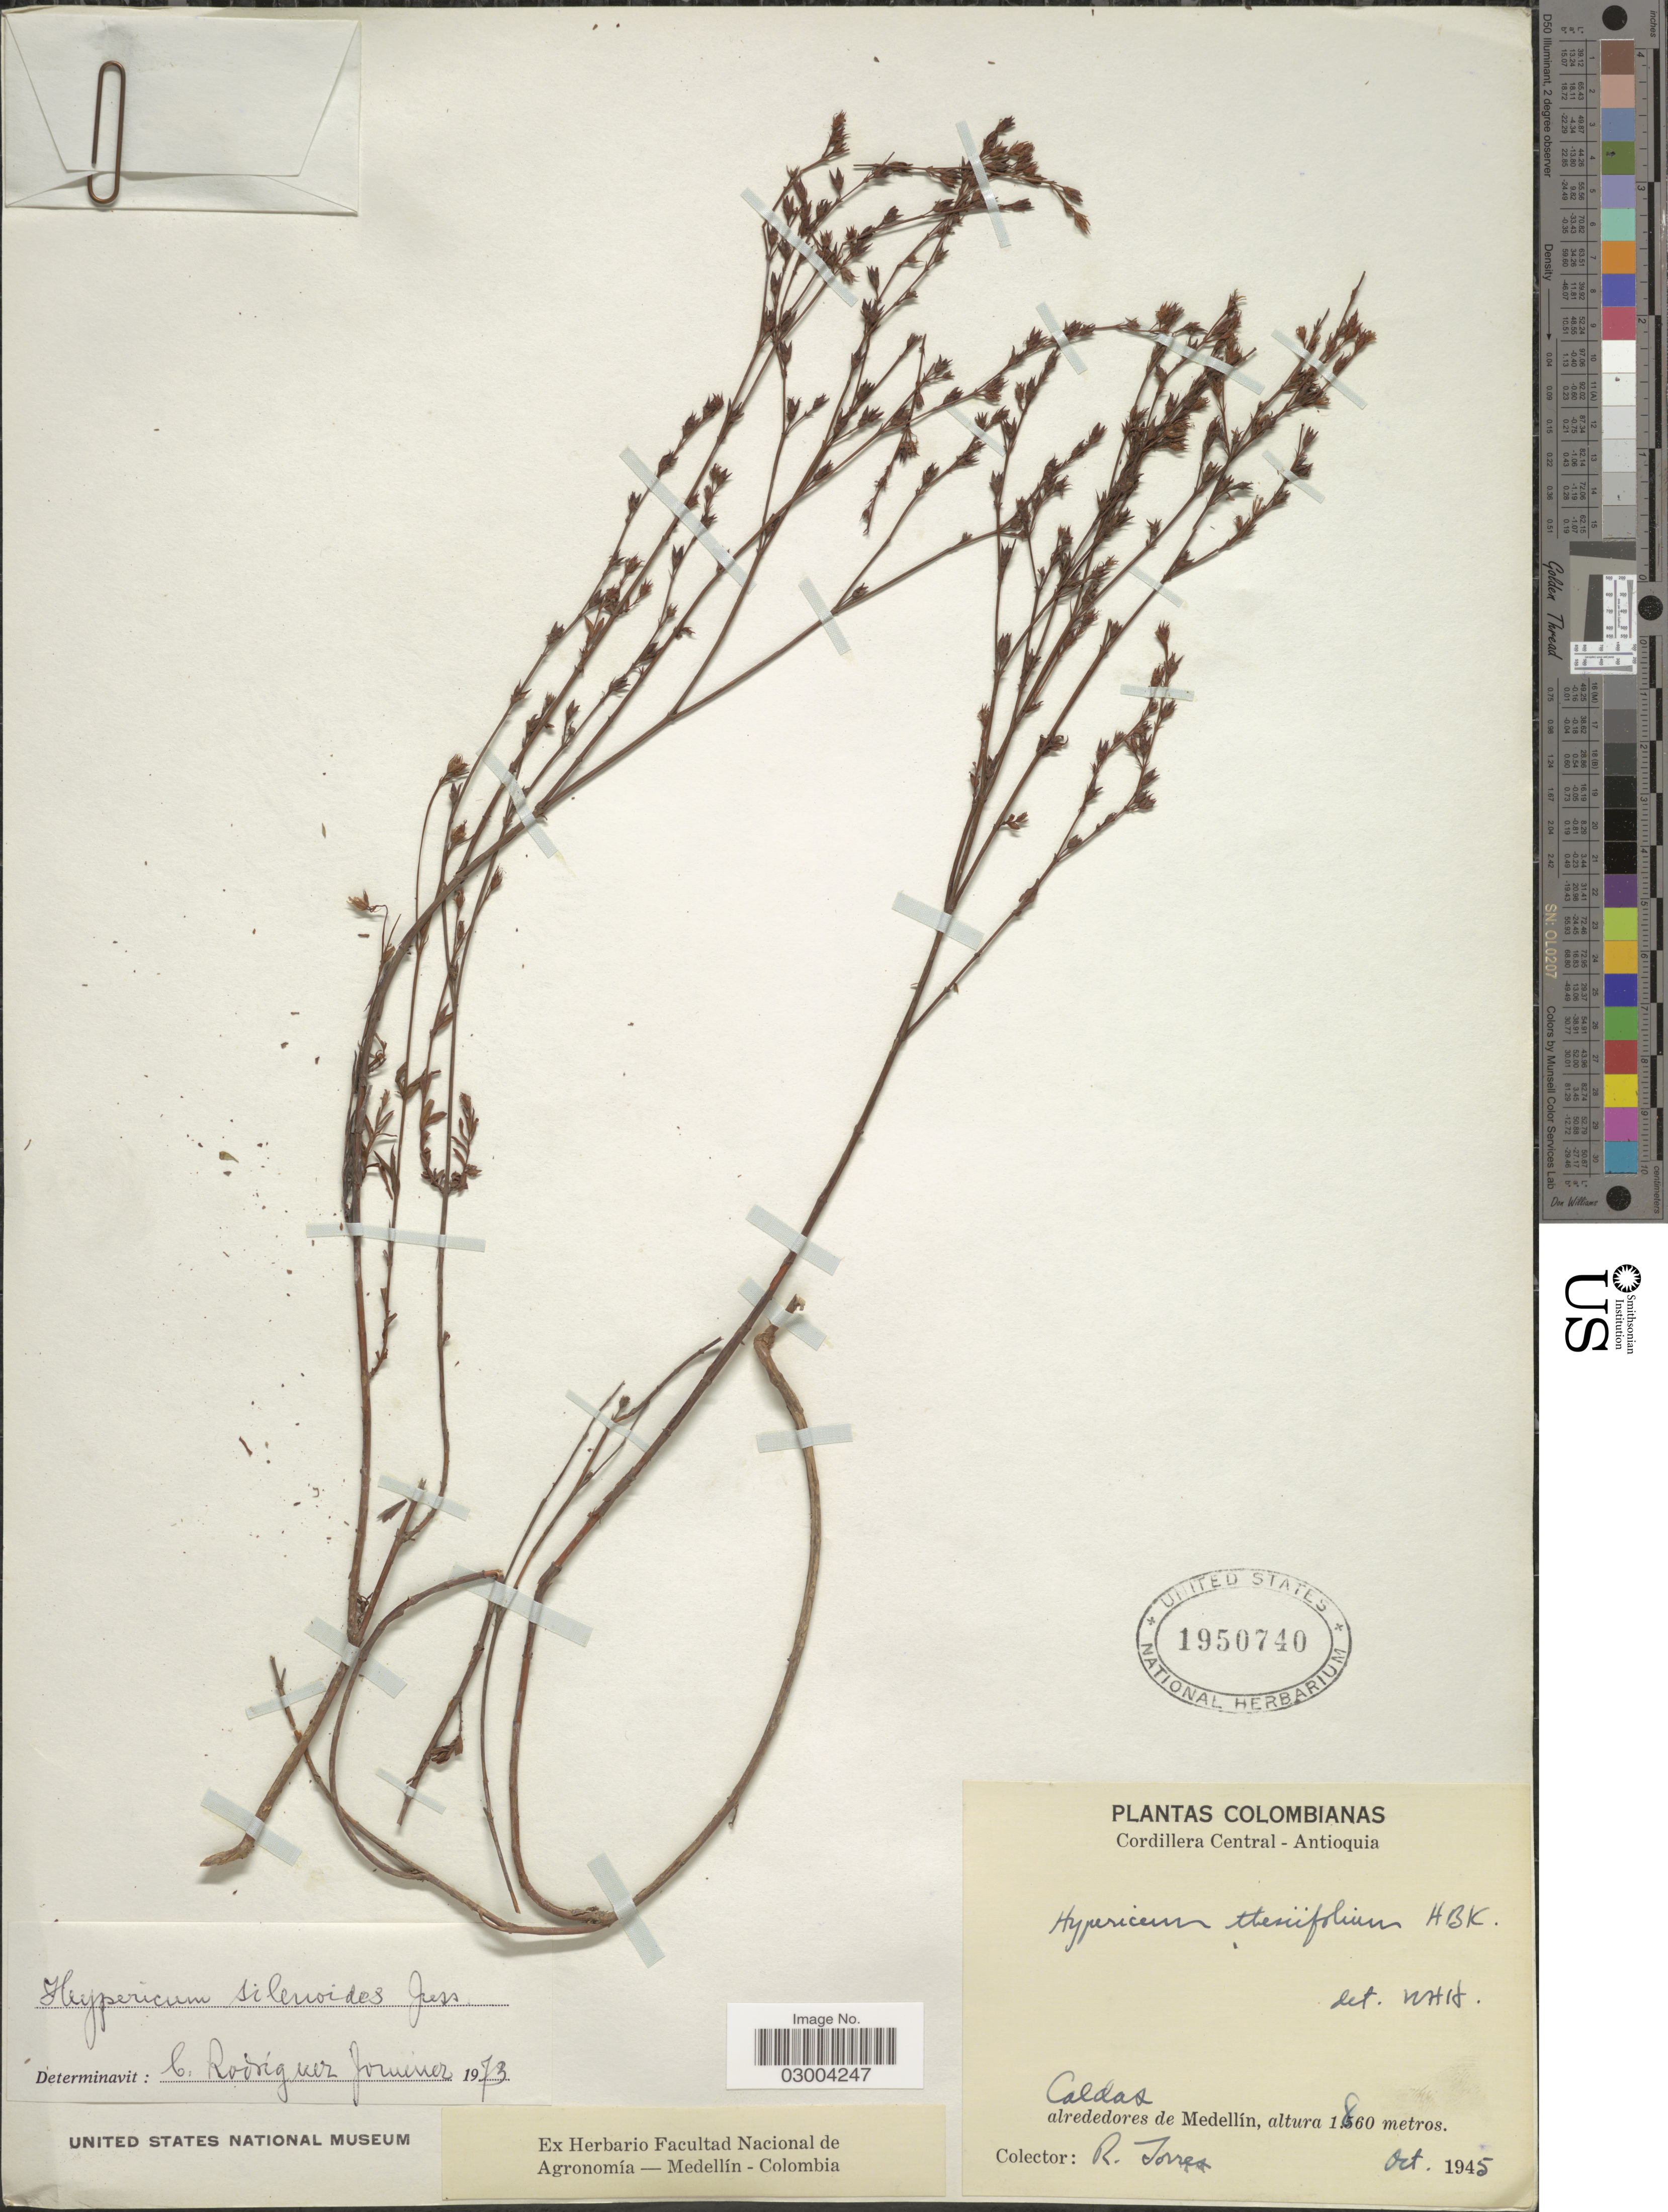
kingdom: Plantae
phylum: Tracheophyta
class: Magnoliopsida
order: Malpighiales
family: Hypericaceae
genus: Hypericum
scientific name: Hypericum silenoides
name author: Juss.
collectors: R. Torres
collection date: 1945-10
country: Colombia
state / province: Antioquia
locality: Cordillera Central. Caldas. Alrededores de Medellín.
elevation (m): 1860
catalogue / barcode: US 1950740